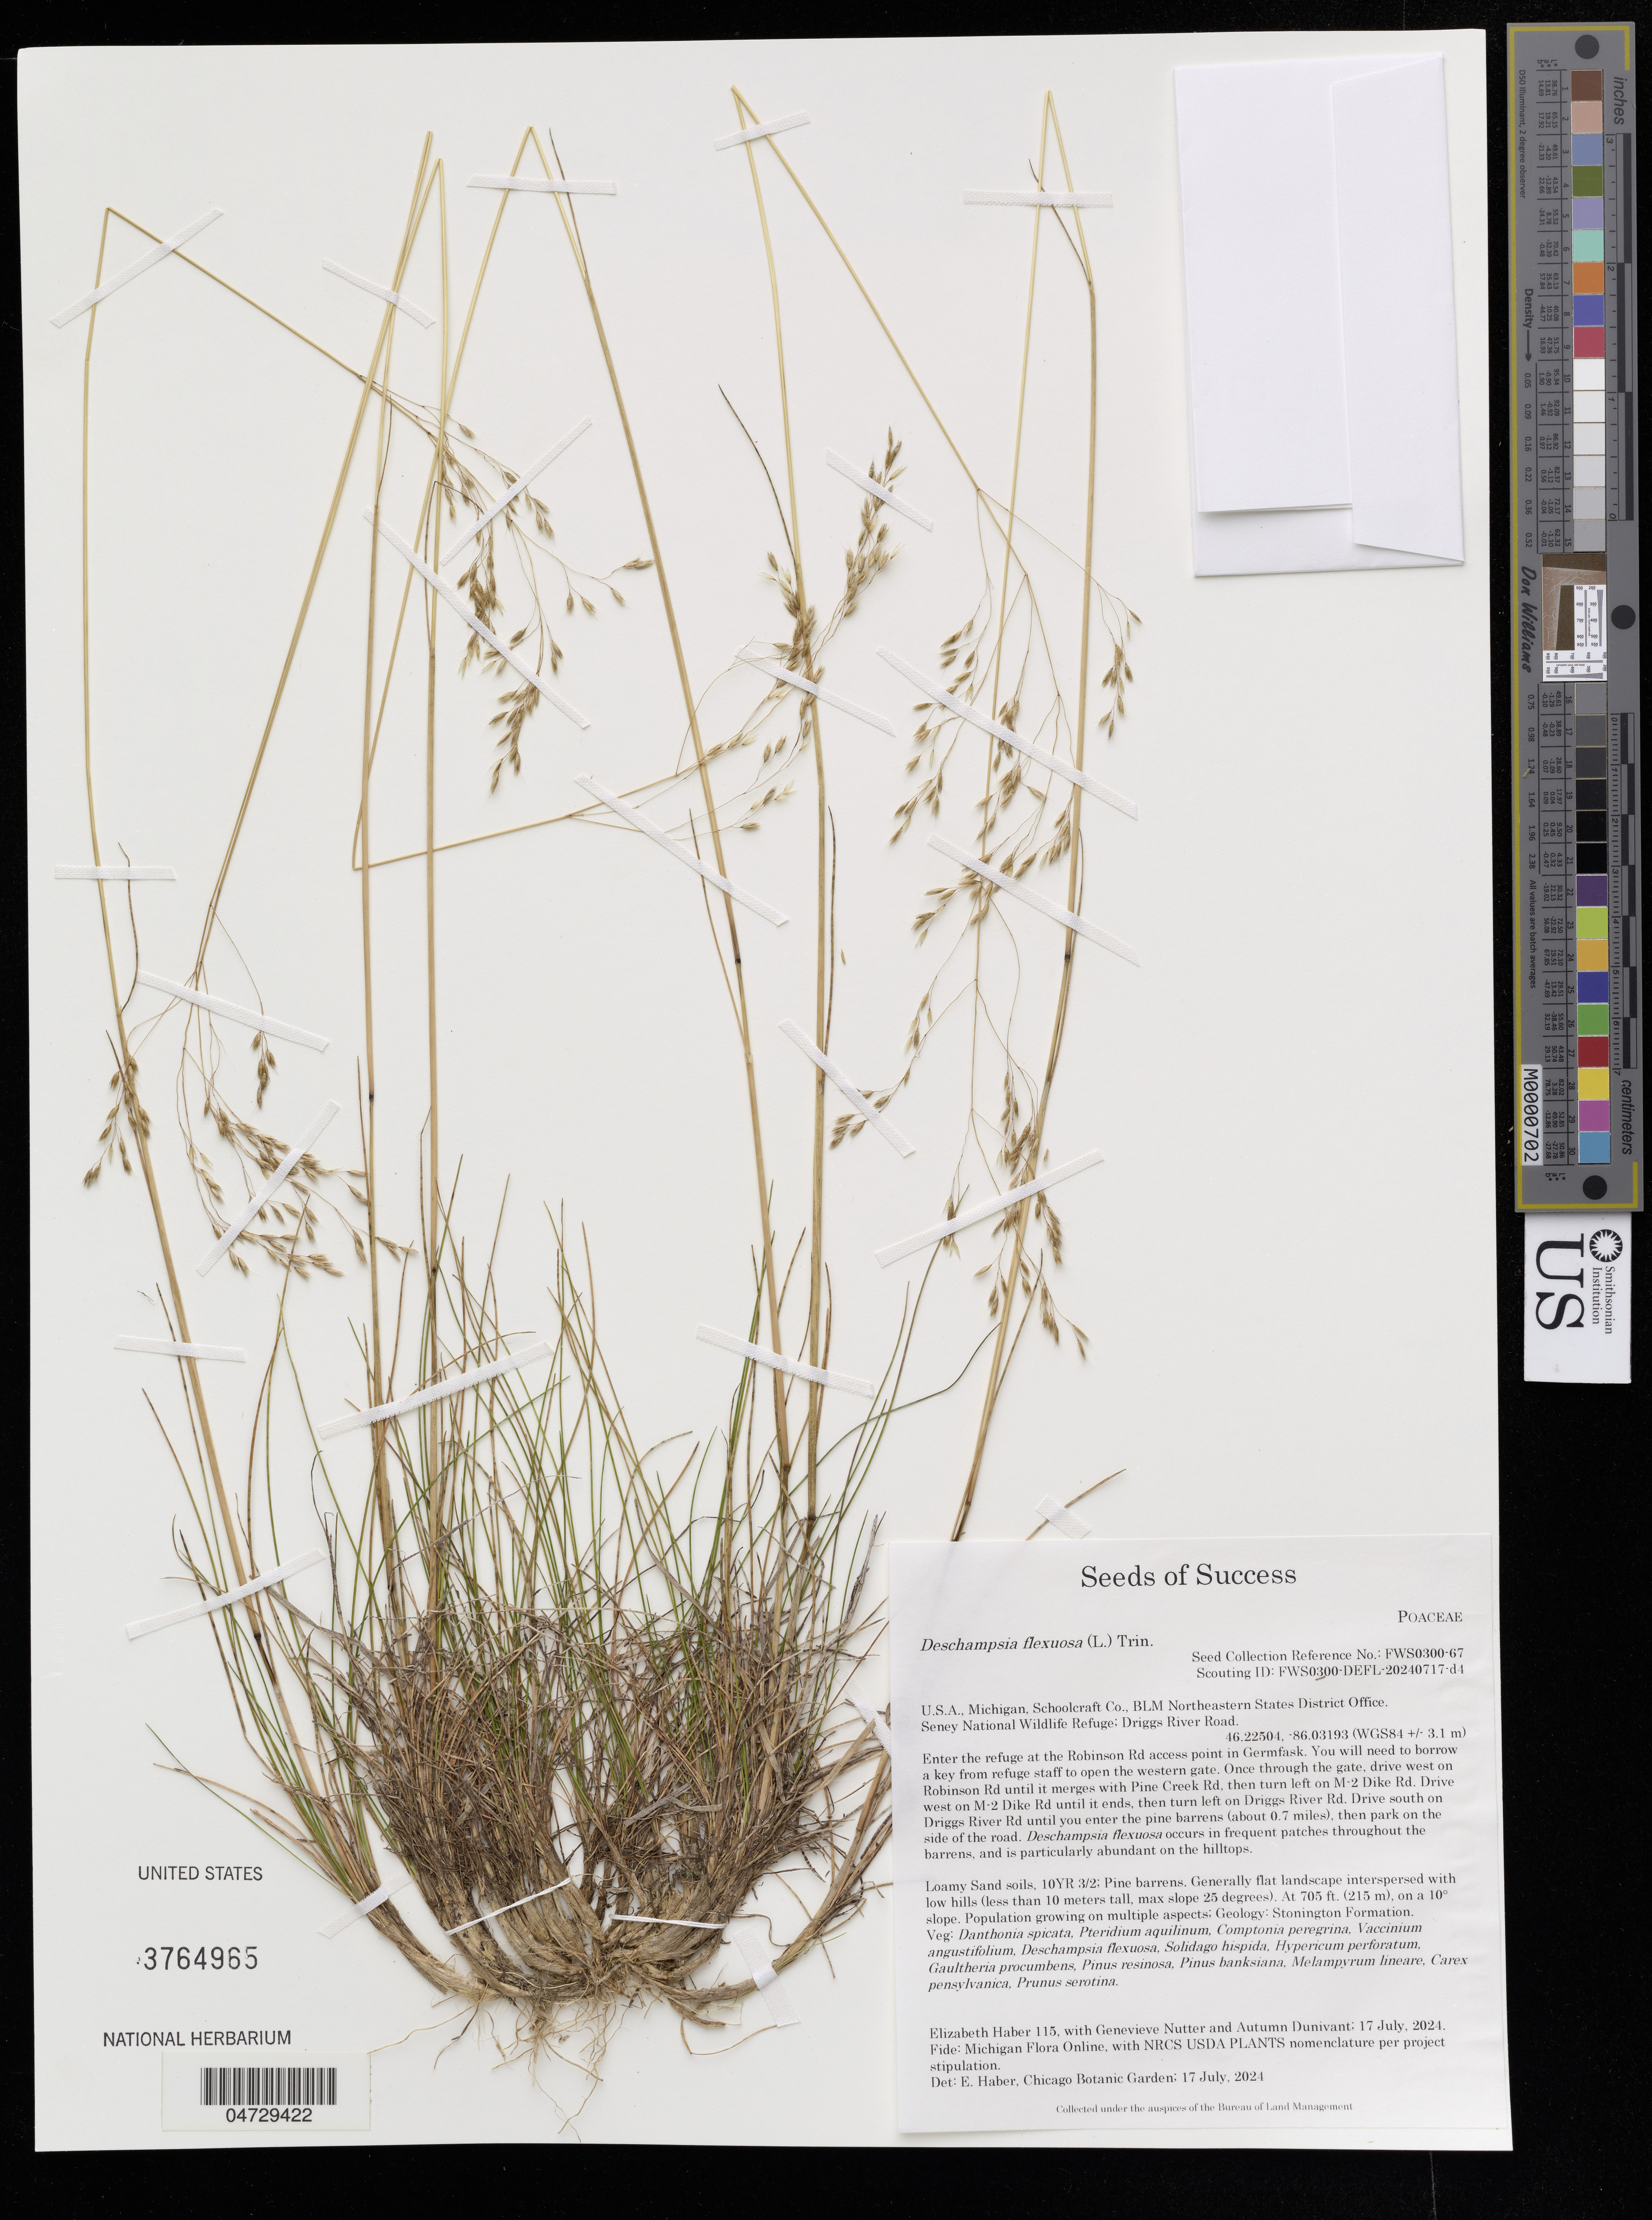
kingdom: Plantae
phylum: Tracheophyta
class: Liliopsida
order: Poales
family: Poaceae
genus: Deschampsia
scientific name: Deschampsia flexuosa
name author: (L.) Trin.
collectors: E. Haber, G. Nutter & A. Dunivant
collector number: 115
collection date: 2024-07-17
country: United States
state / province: Michigan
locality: Schoolcraft Co., BLM Northeastern States District Office. Seney National Wildlife Refuge: Driggs River Road. (WGS84 +/-3.1 m). Enter the refuge at the Robinson Rd access point in Germfask. You will need to borrow a key from refuge staff to open the western gate. Once through the gate, drive west on Robinson Rd until it merges with Pine Creek Rd, then turn left on M-2 Dike Rd. Drive west on M-2 Dike Rd until it ends, then turn left on Driggs River Rd. Drive south on Driggs River Rd until you enter the pine barrens (about 0.7 miles), then park on the side of the road.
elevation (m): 215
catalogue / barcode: US 3764965